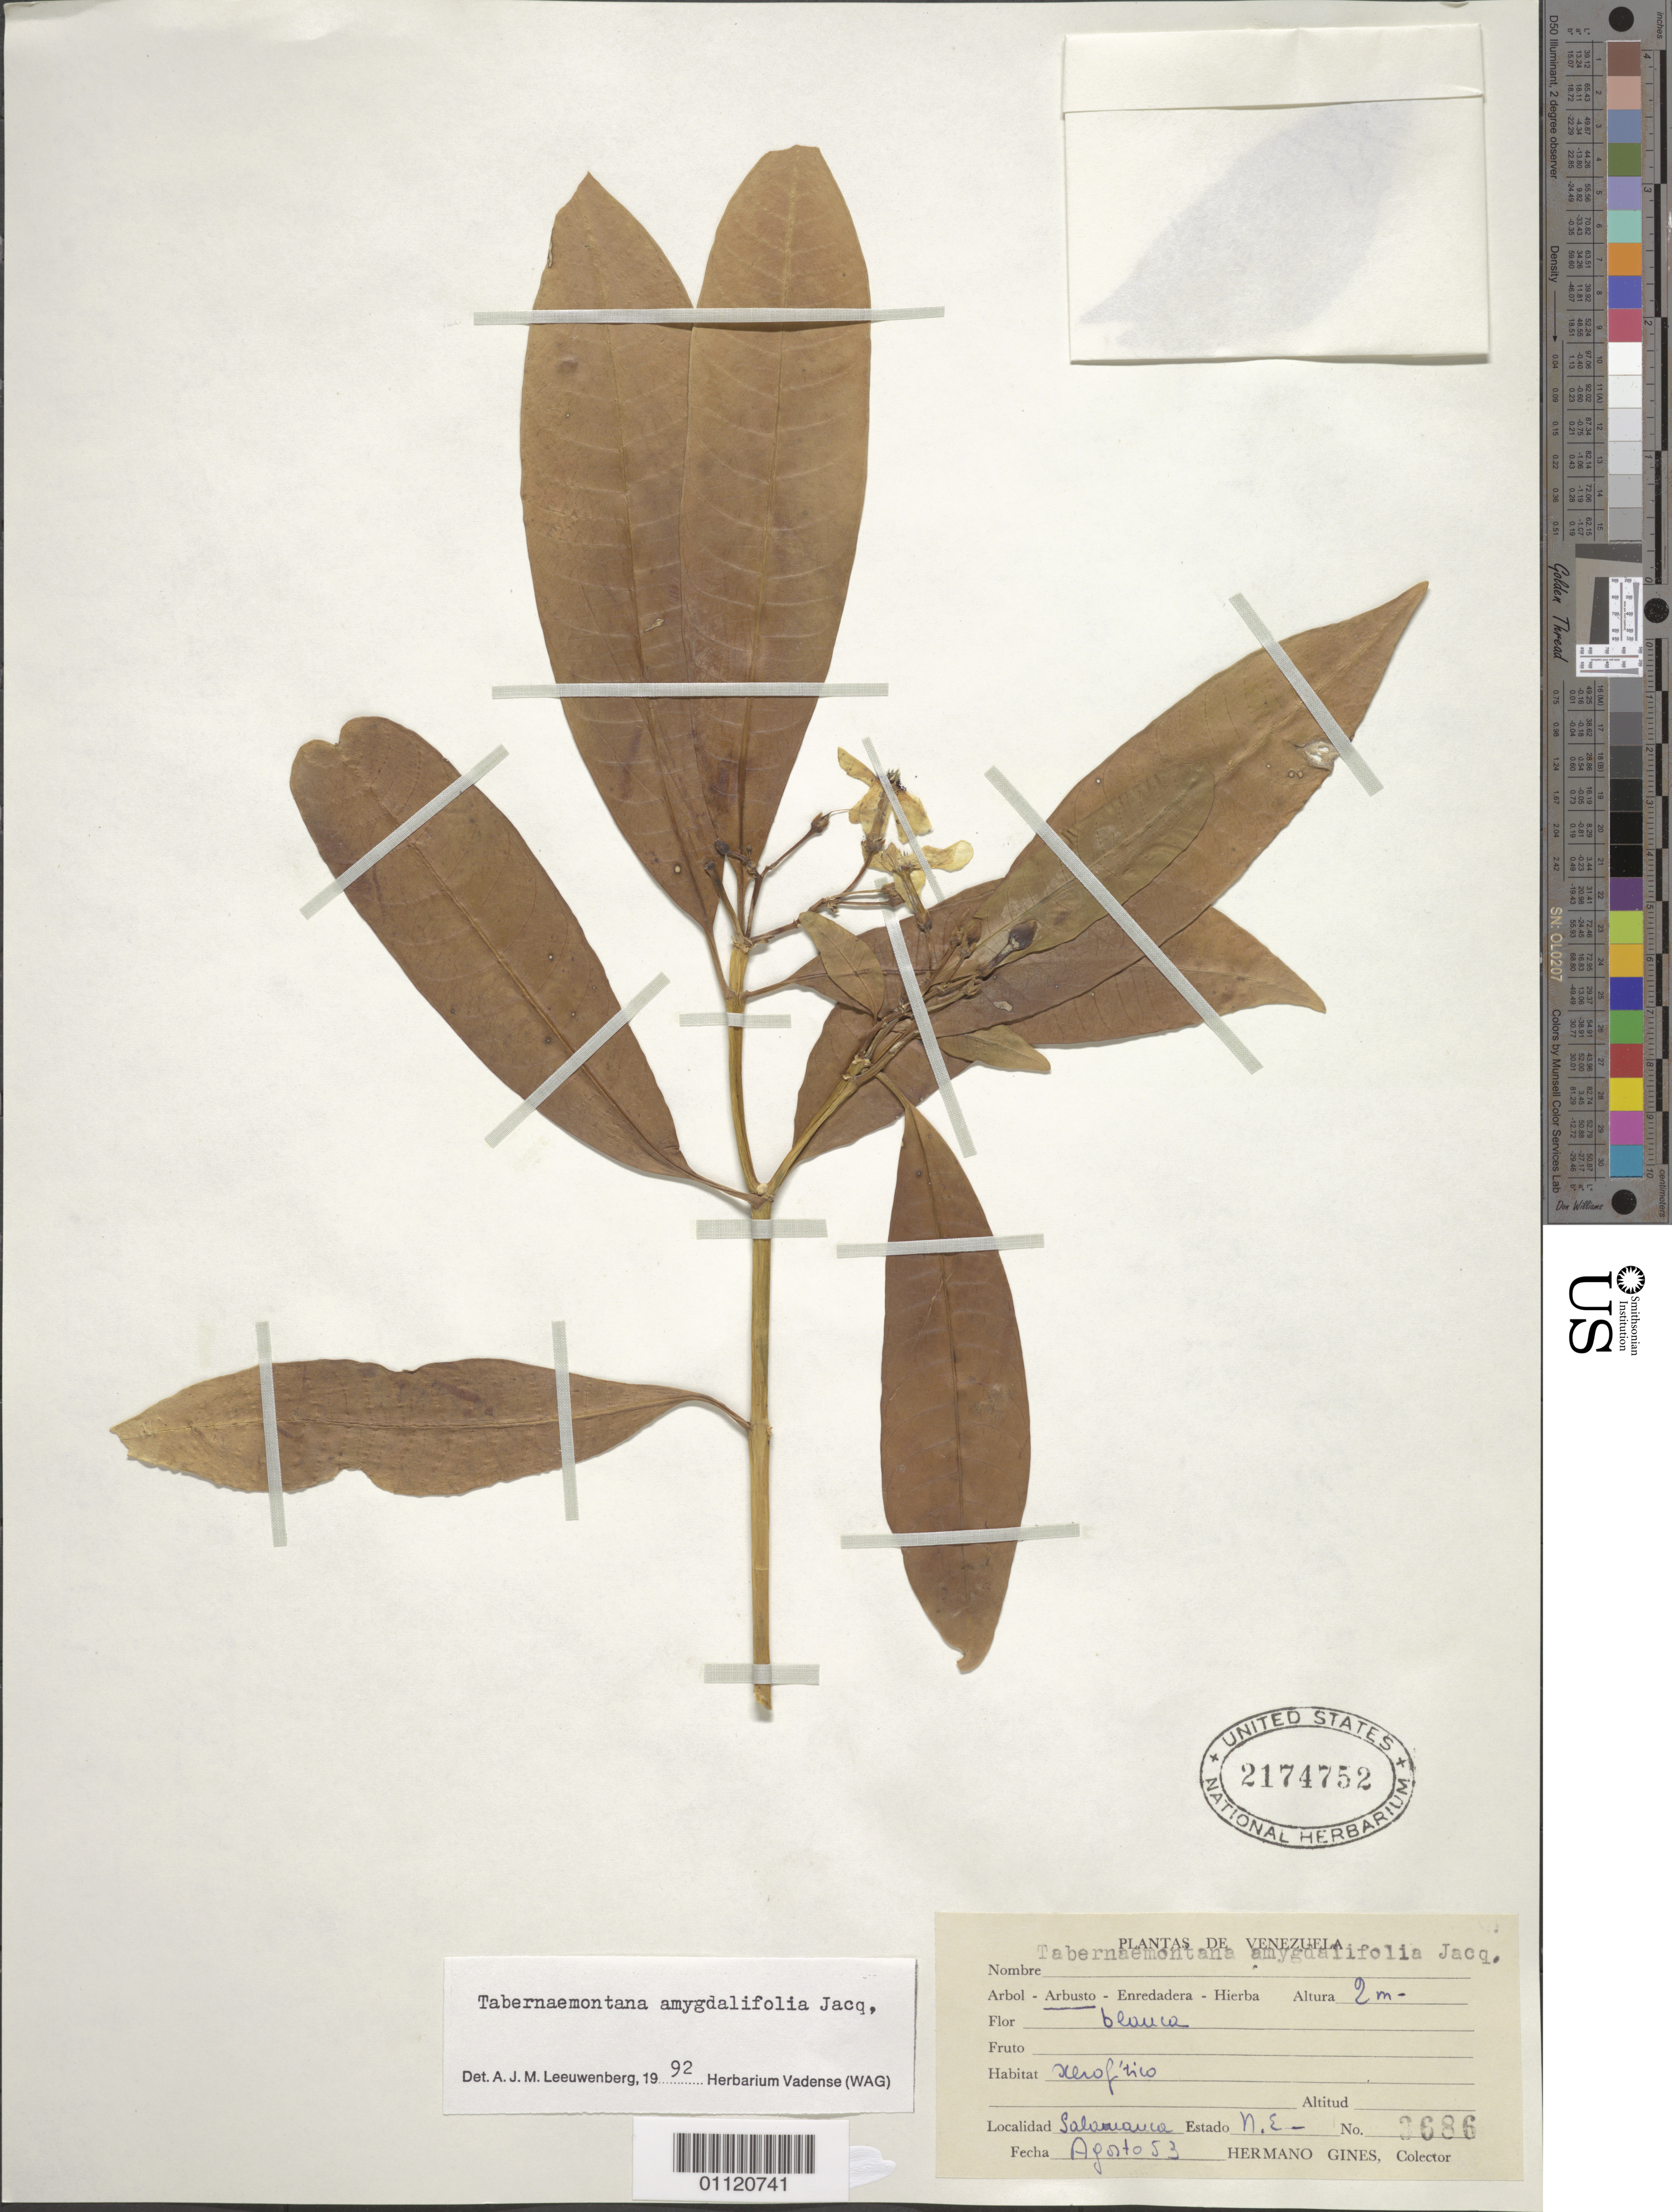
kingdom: Plantae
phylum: Tracheophyta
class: Magnoliopsida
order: Gentianales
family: Apocynaceae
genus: Tabernaemontana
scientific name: Tabernaemontana amygdalifolia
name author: Jacq.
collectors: Bro. Gines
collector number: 3686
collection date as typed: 01 Aug 1953 to 31 Aug 1953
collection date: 1953-08-01/1953-08-31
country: Venezuela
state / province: Nueva Esparta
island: Margarita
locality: Salamanca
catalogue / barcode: US 2174752